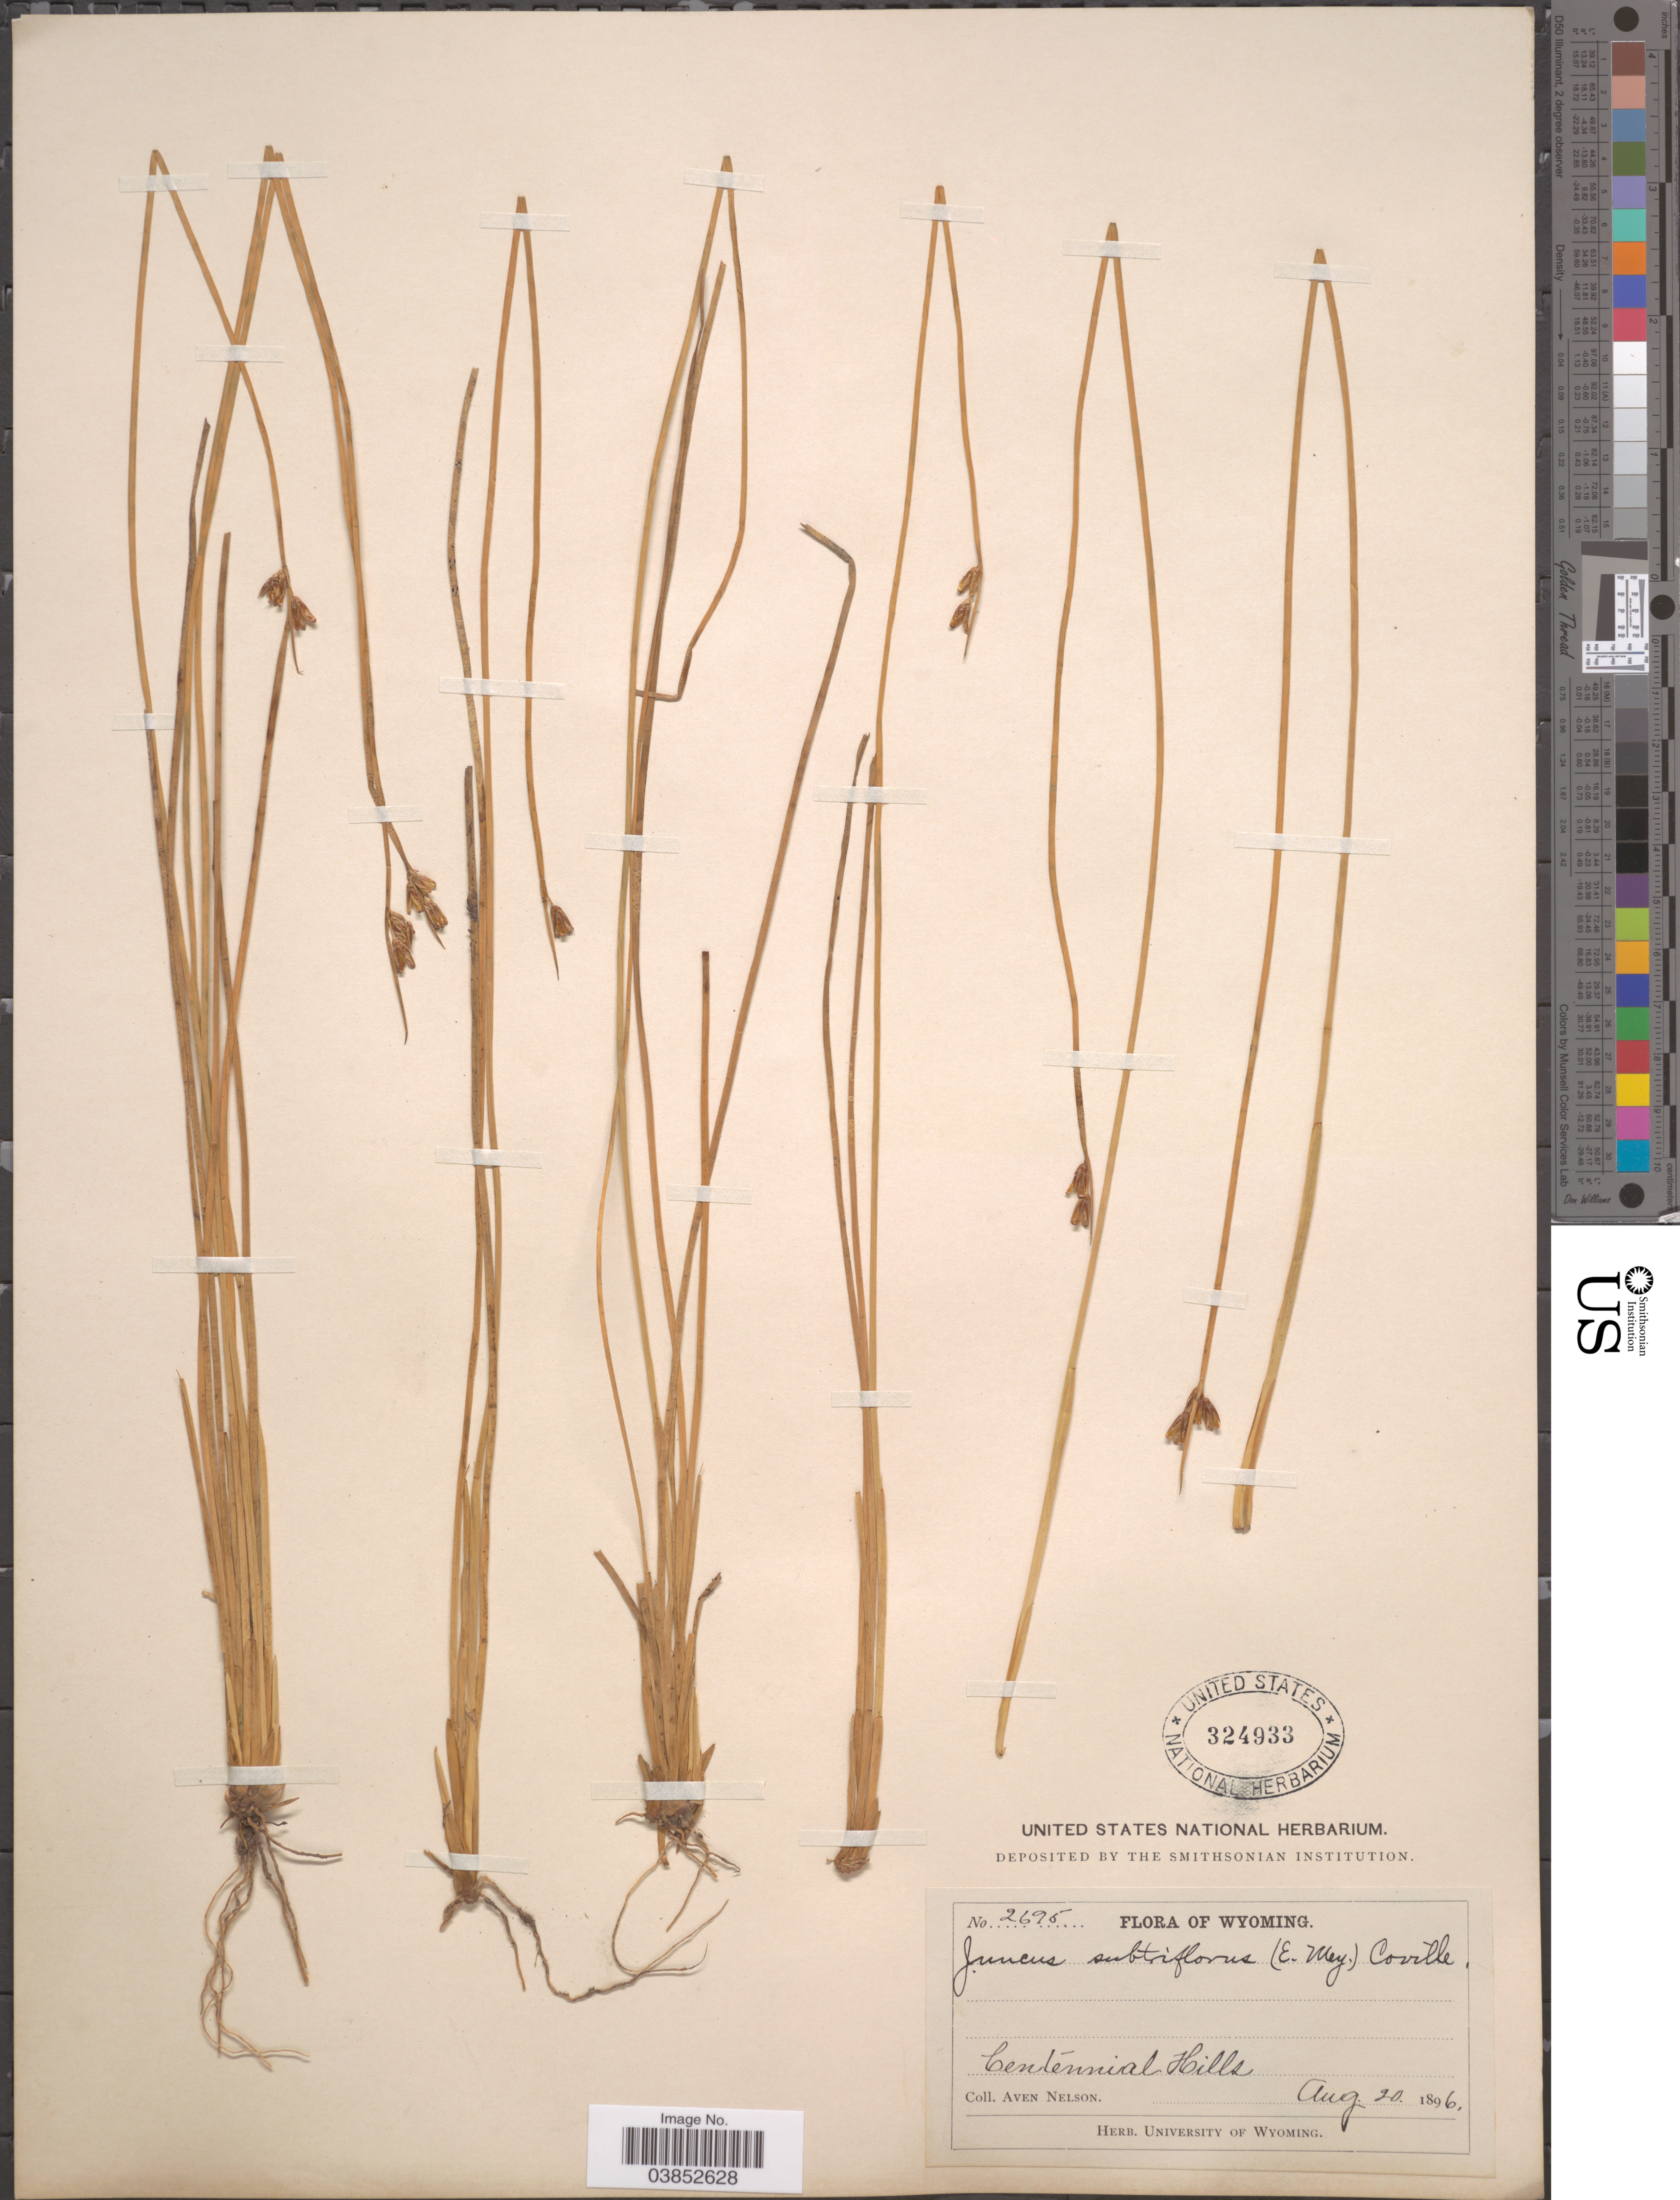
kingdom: Plantae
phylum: Tracheophyta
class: Liliopsida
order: Poales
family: Juncaceae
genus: Juncus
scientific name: Juncus drummondii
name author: E. Mey.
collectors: A. Nelson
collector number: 2695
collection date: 1896-08-20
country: United States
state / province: Wyoming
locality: Centennial Hills.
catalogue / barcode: US 324933